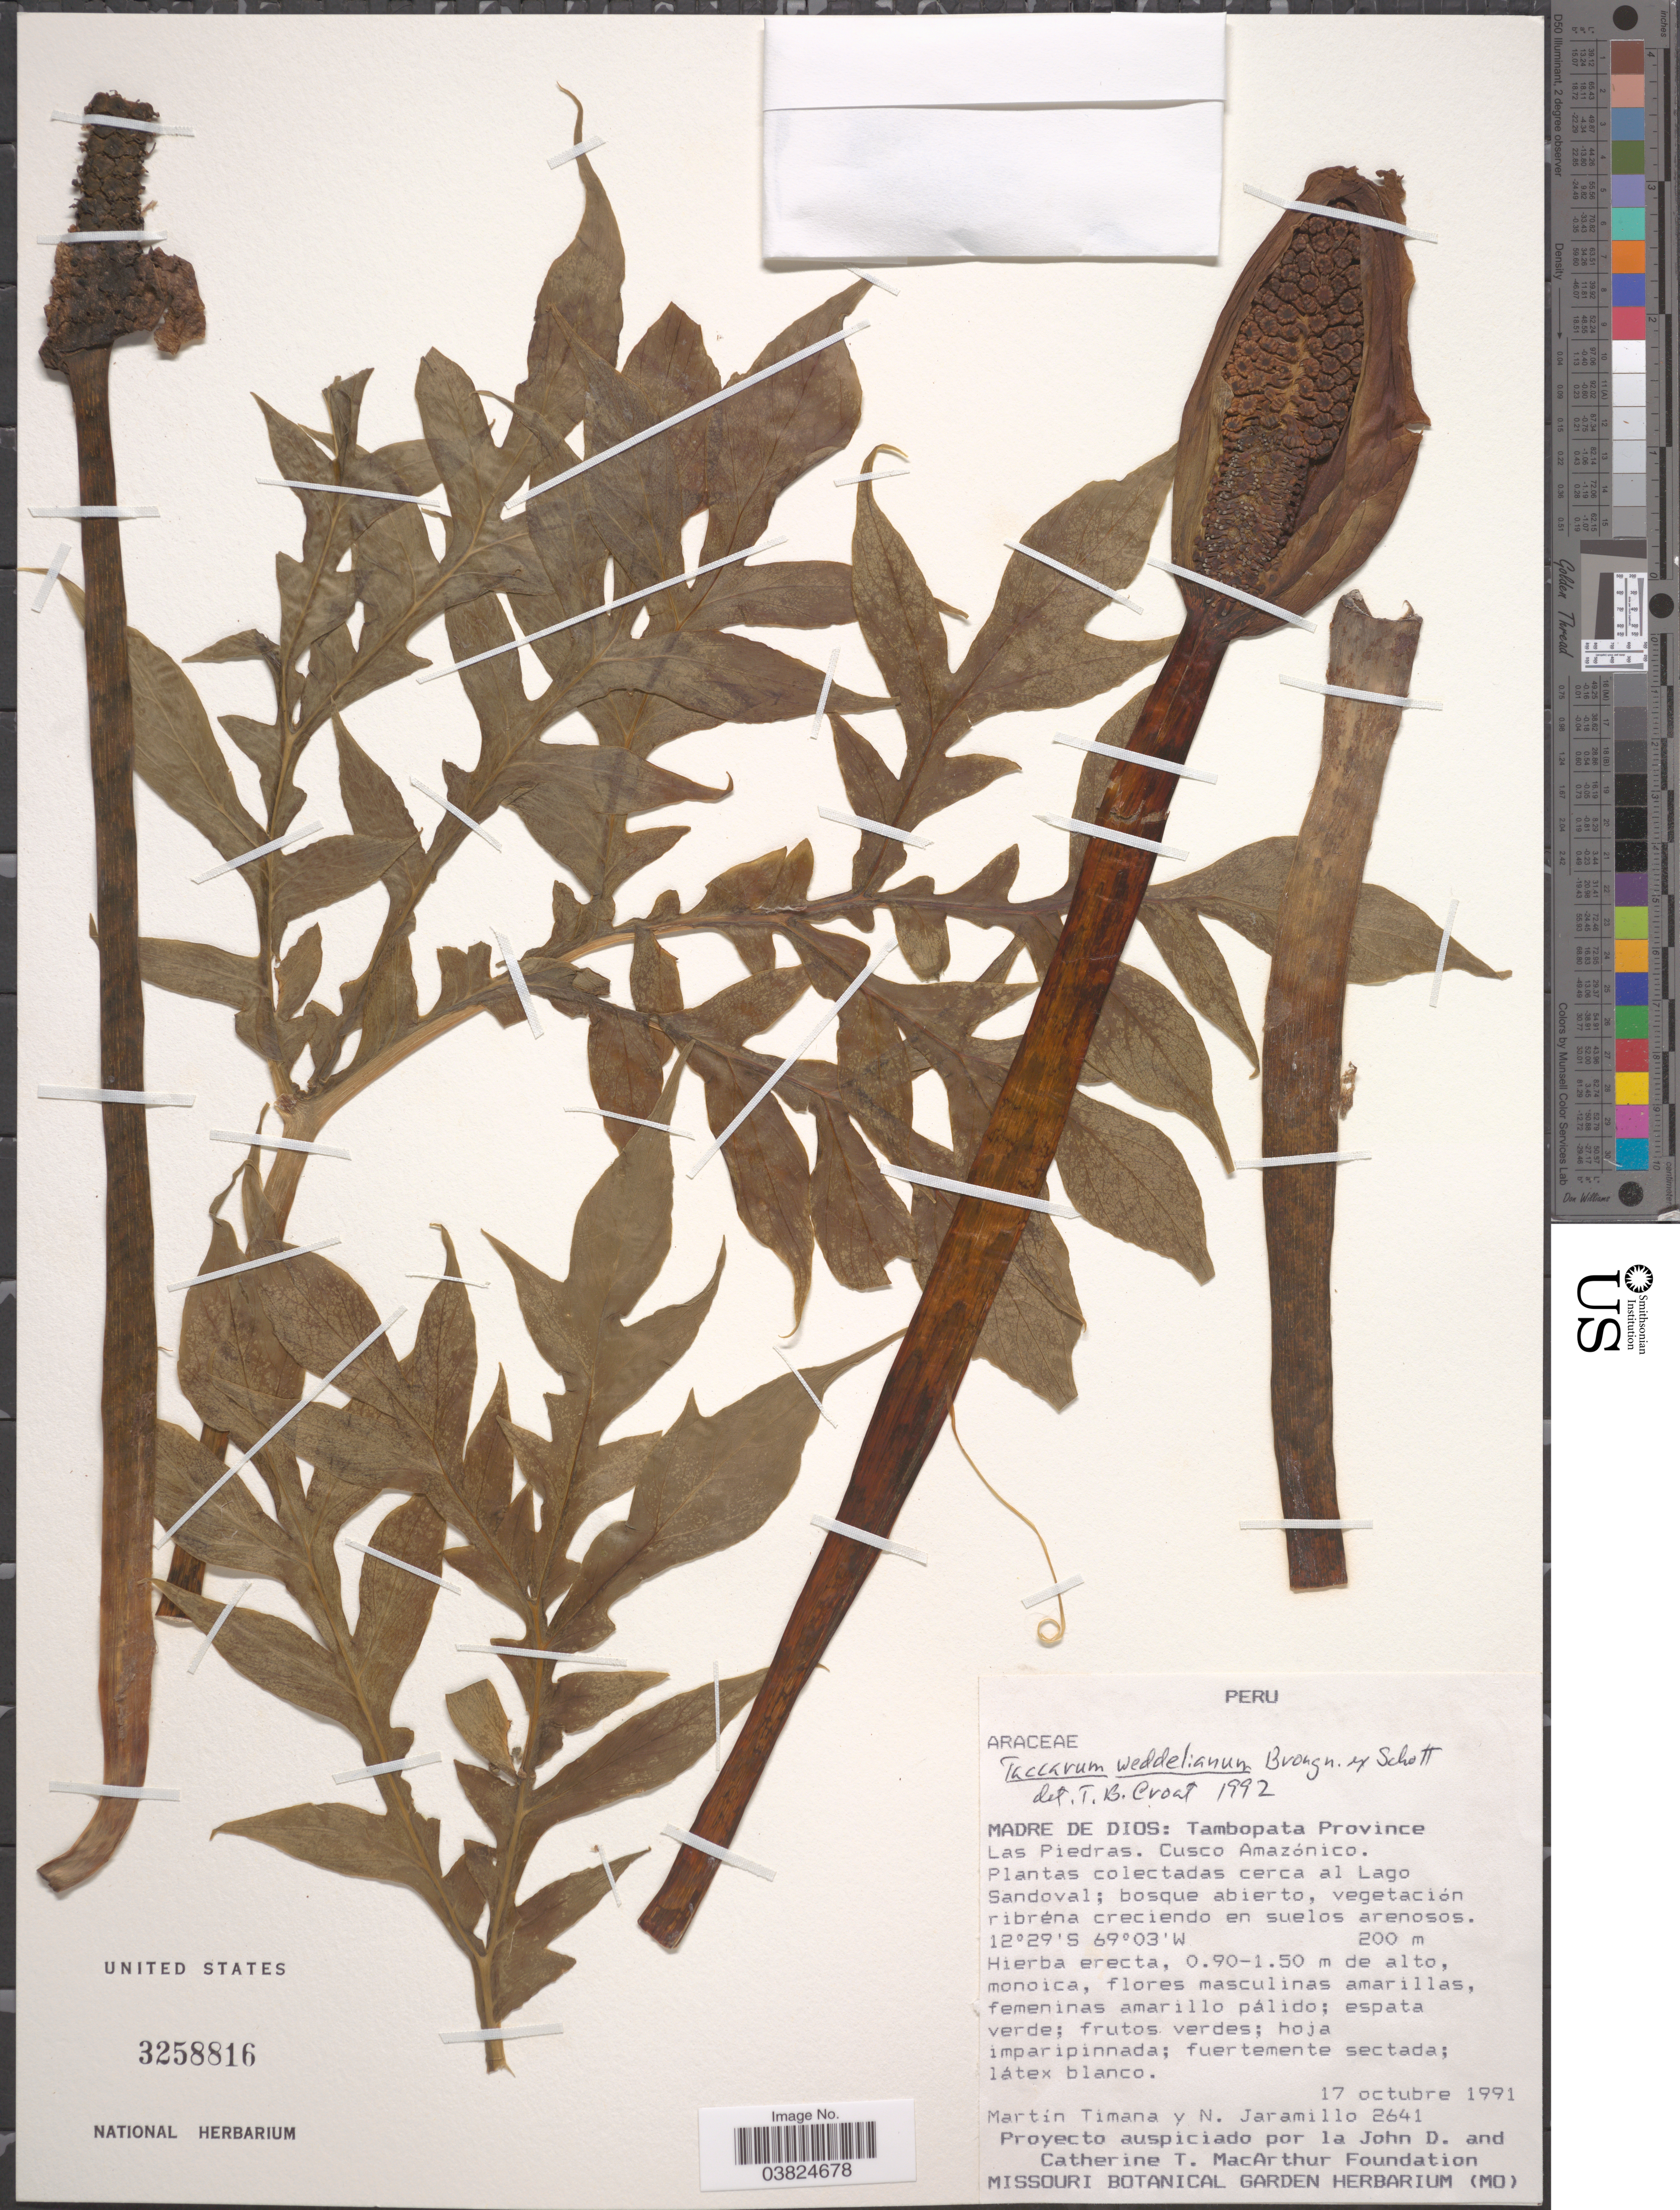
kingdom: Plantae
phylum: Tracheophyta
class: Liliopsida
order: Alismatales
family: Araceae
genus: Taccarum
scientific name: Taccarum weddellianum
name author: Brongn. ex Schott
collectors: M. E. Timaná & N. Jaramillo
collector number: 2641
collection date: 1991-10-17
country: Peru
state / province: Madre de Dios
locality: Tambopata Province. Las Piedra. Cusco Amazónico. Plantas colectada cerca al Lago Sandoval.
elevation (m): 200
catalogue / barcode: US 3258816